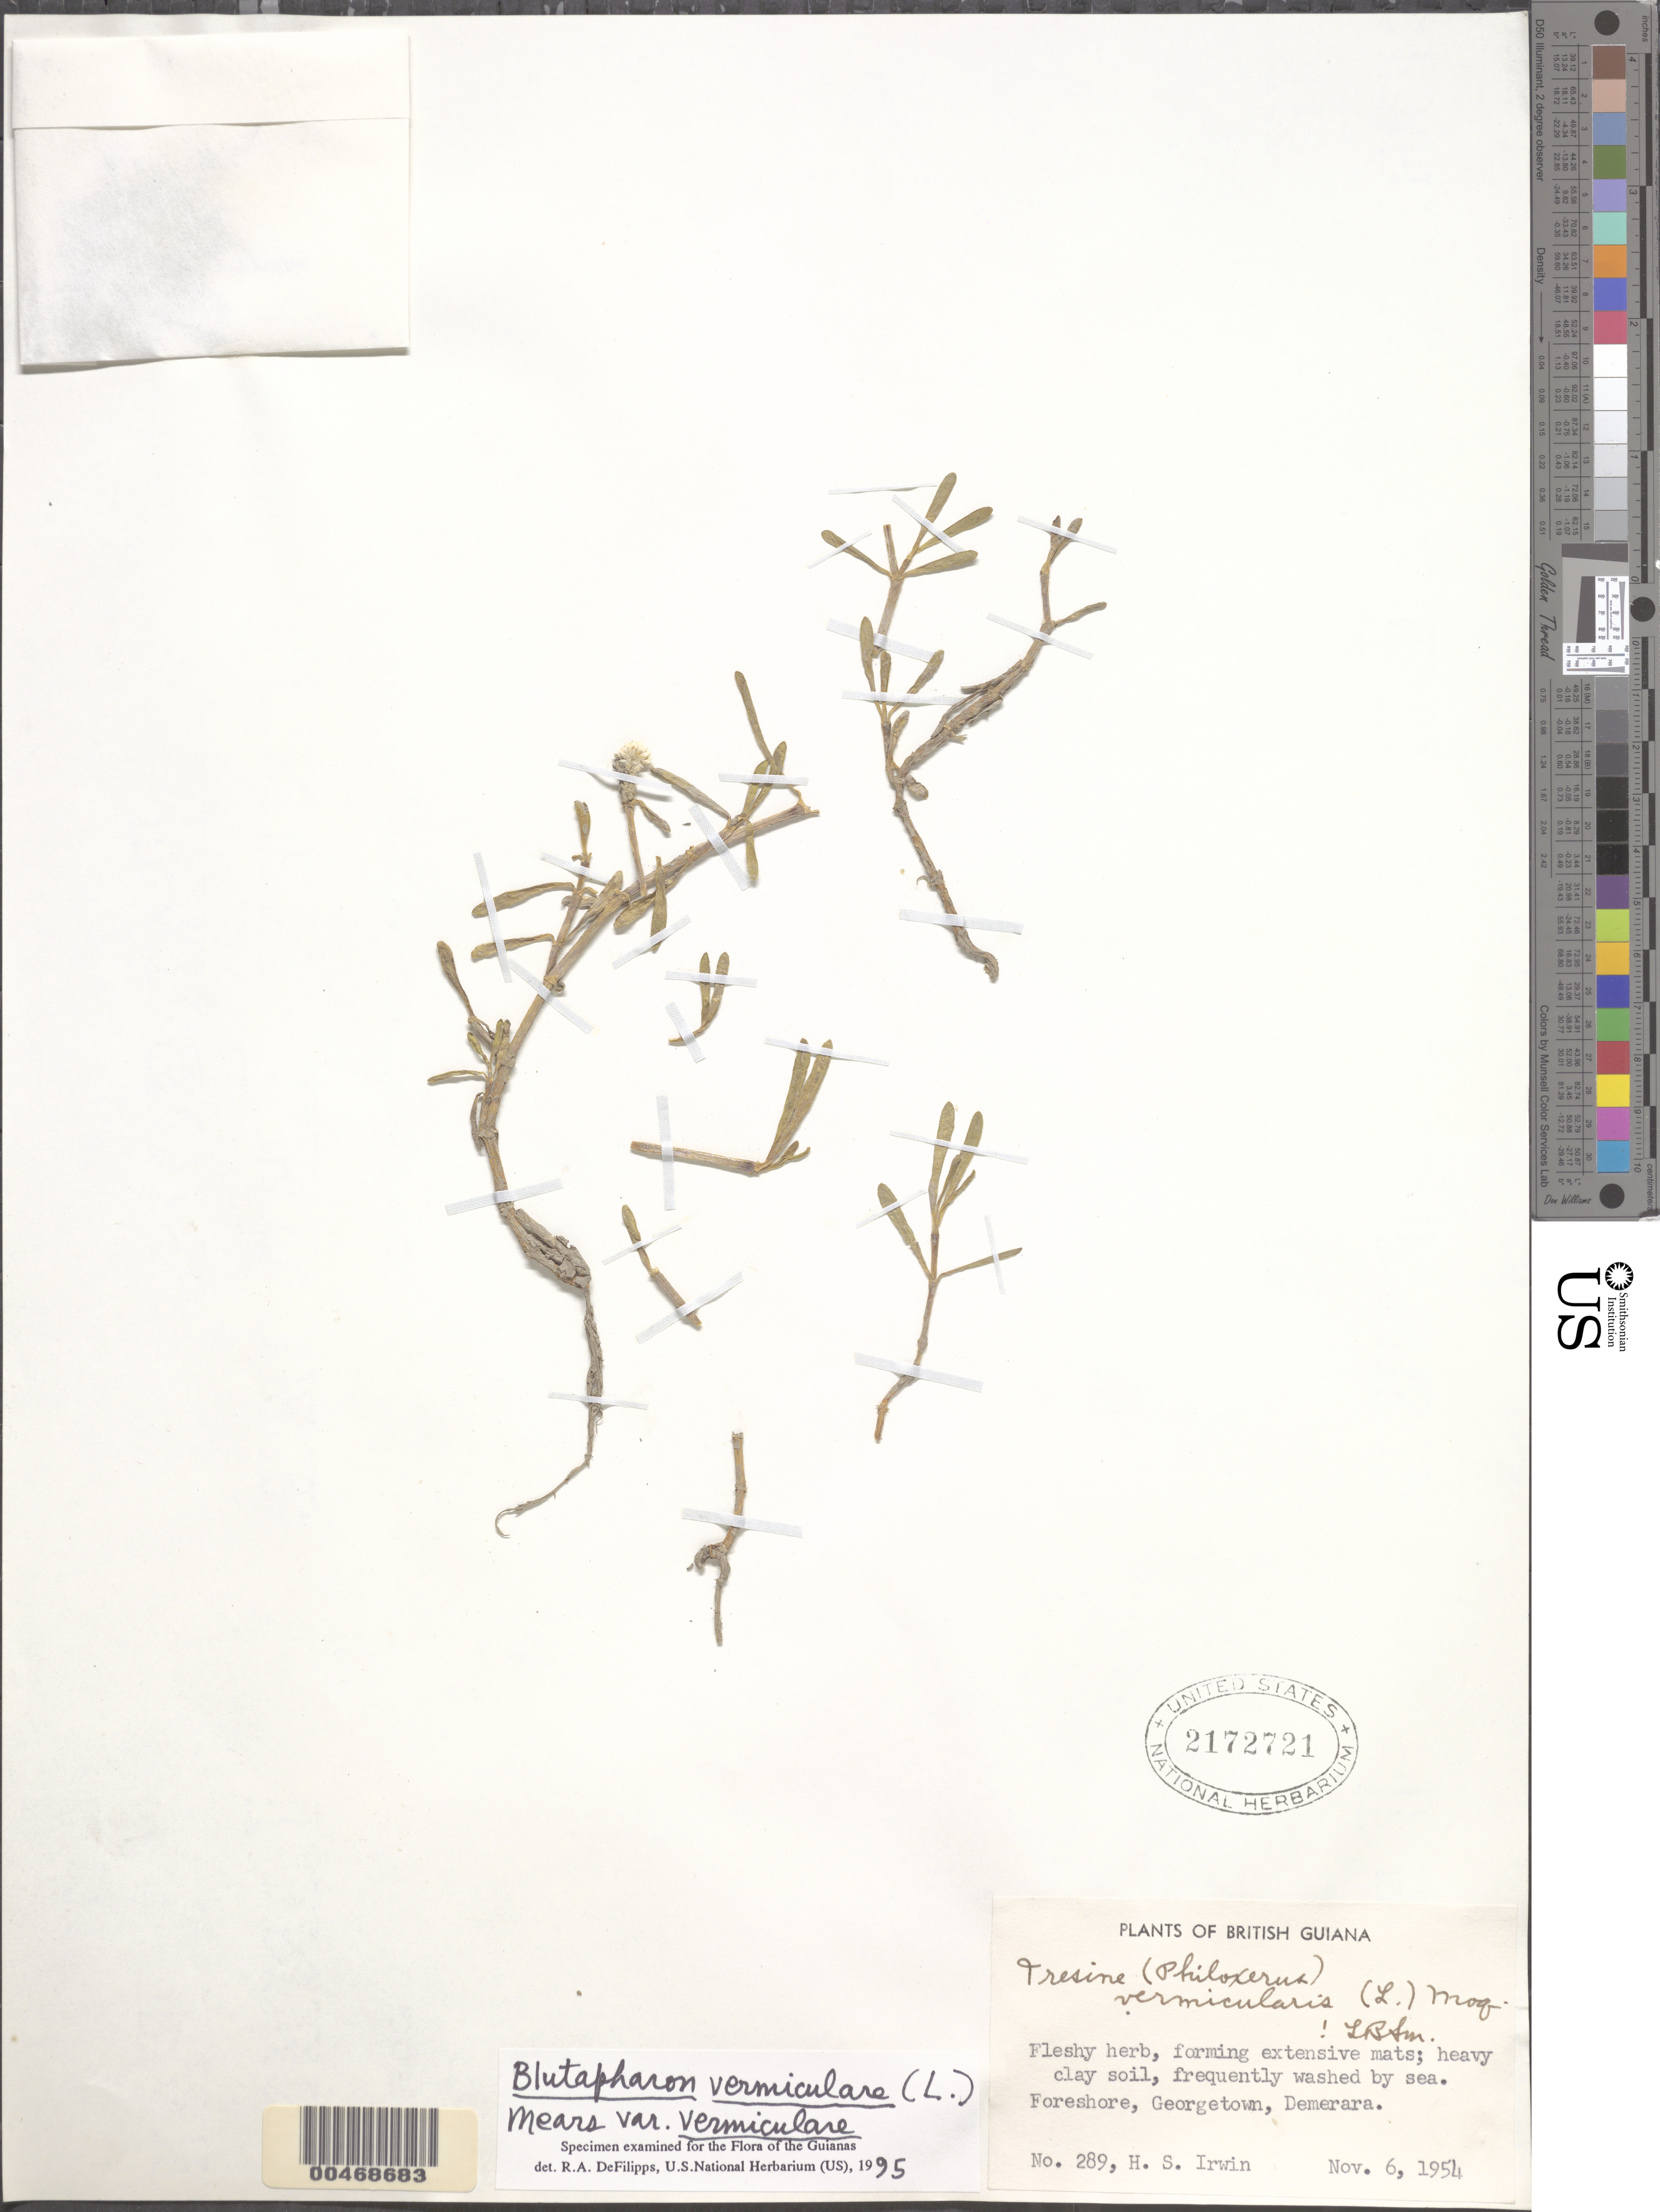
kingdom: Plantae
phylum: Tracheophyta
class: Magnoliopsida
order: Caryophyllales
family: Amaranthaceae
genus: Gomphrena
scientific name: Gomphrena vermicularis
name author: L.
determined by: Strong, Mark T., (BOT), Smithsonian Institution - National Museum of Natural History (UNITED STATES)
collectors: H. Irwin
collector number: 289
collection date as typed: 6-Nov-54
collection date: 1954-11-06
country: Guyana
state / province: Demerara-Mahaica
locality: Georgetown, Demerara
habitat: Heavy clay soil, frequently washed by sea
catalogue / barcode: US 2172721